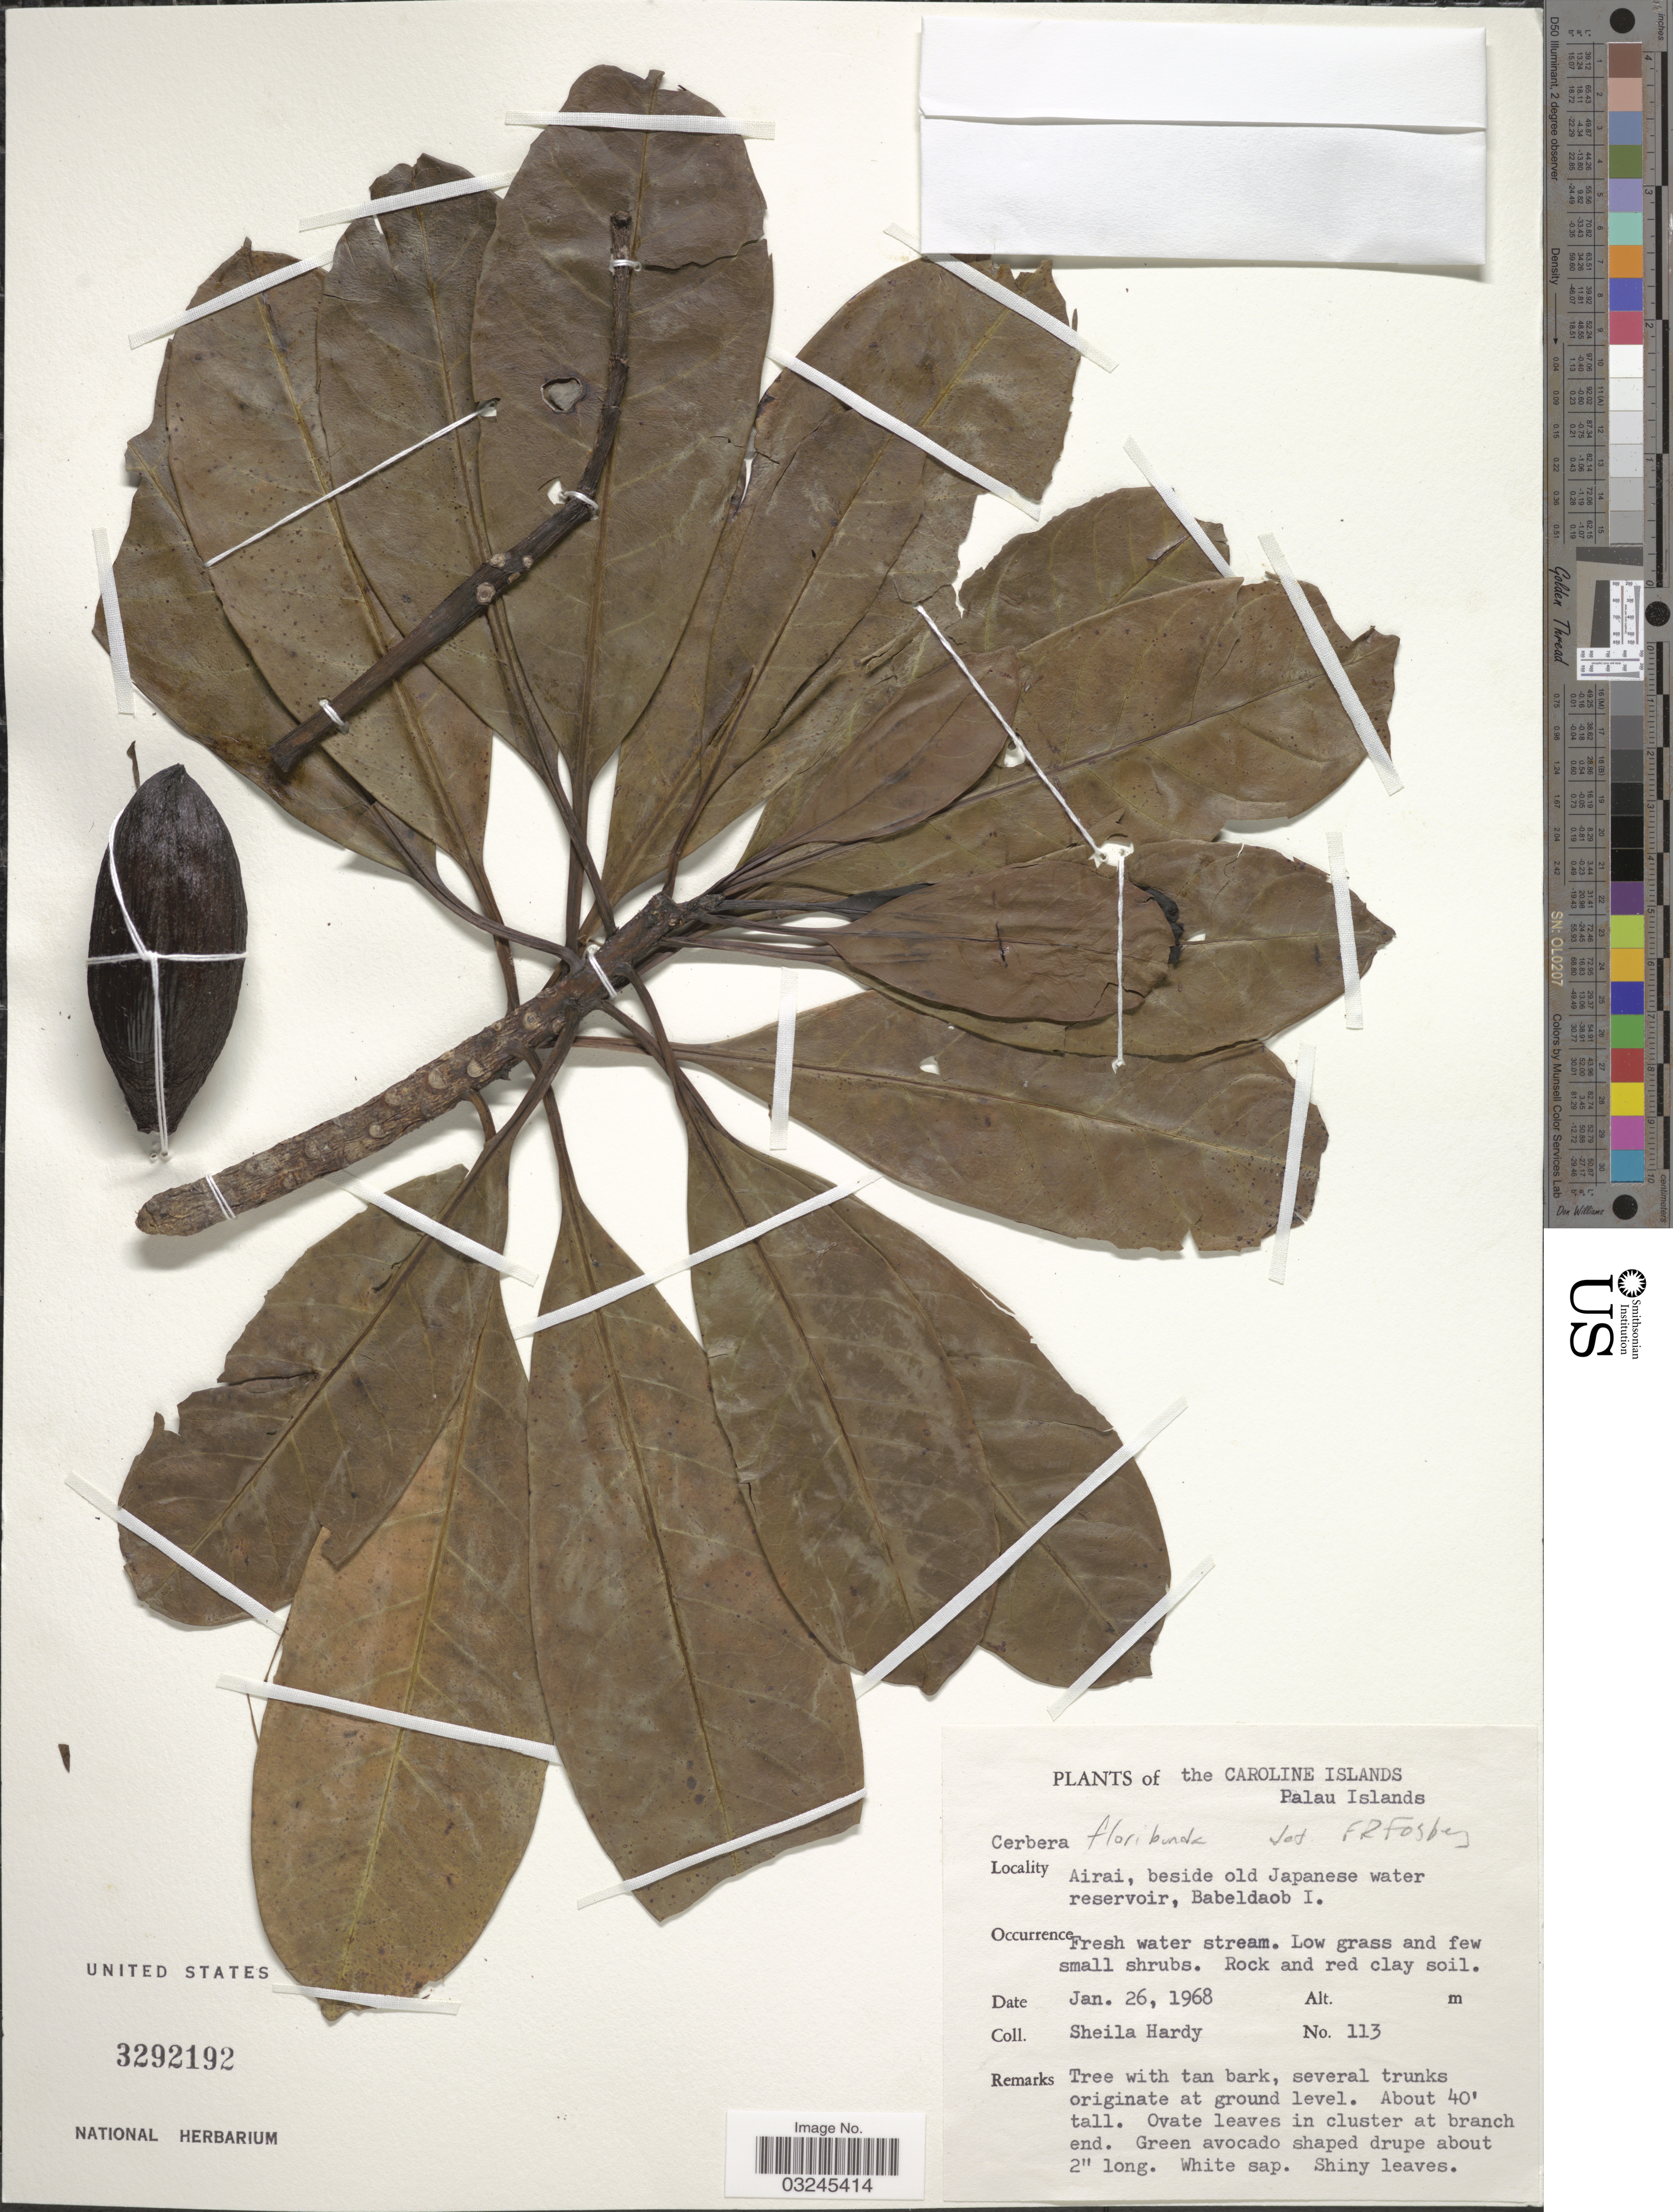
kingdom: Plantae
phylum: Tracheophyta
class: Magnoliopsida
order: Gentianales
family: Apocynaceae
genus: Cerbera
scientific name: Cerbera floribunda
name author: K. Schum.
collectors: S. Hardy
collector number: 113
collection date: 1968-01-26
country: Palau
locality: The Caroline Islands. Palau Islands. Airai, beside old Japanese water reservoir, Babeldaob I.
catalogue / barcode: US 3292192